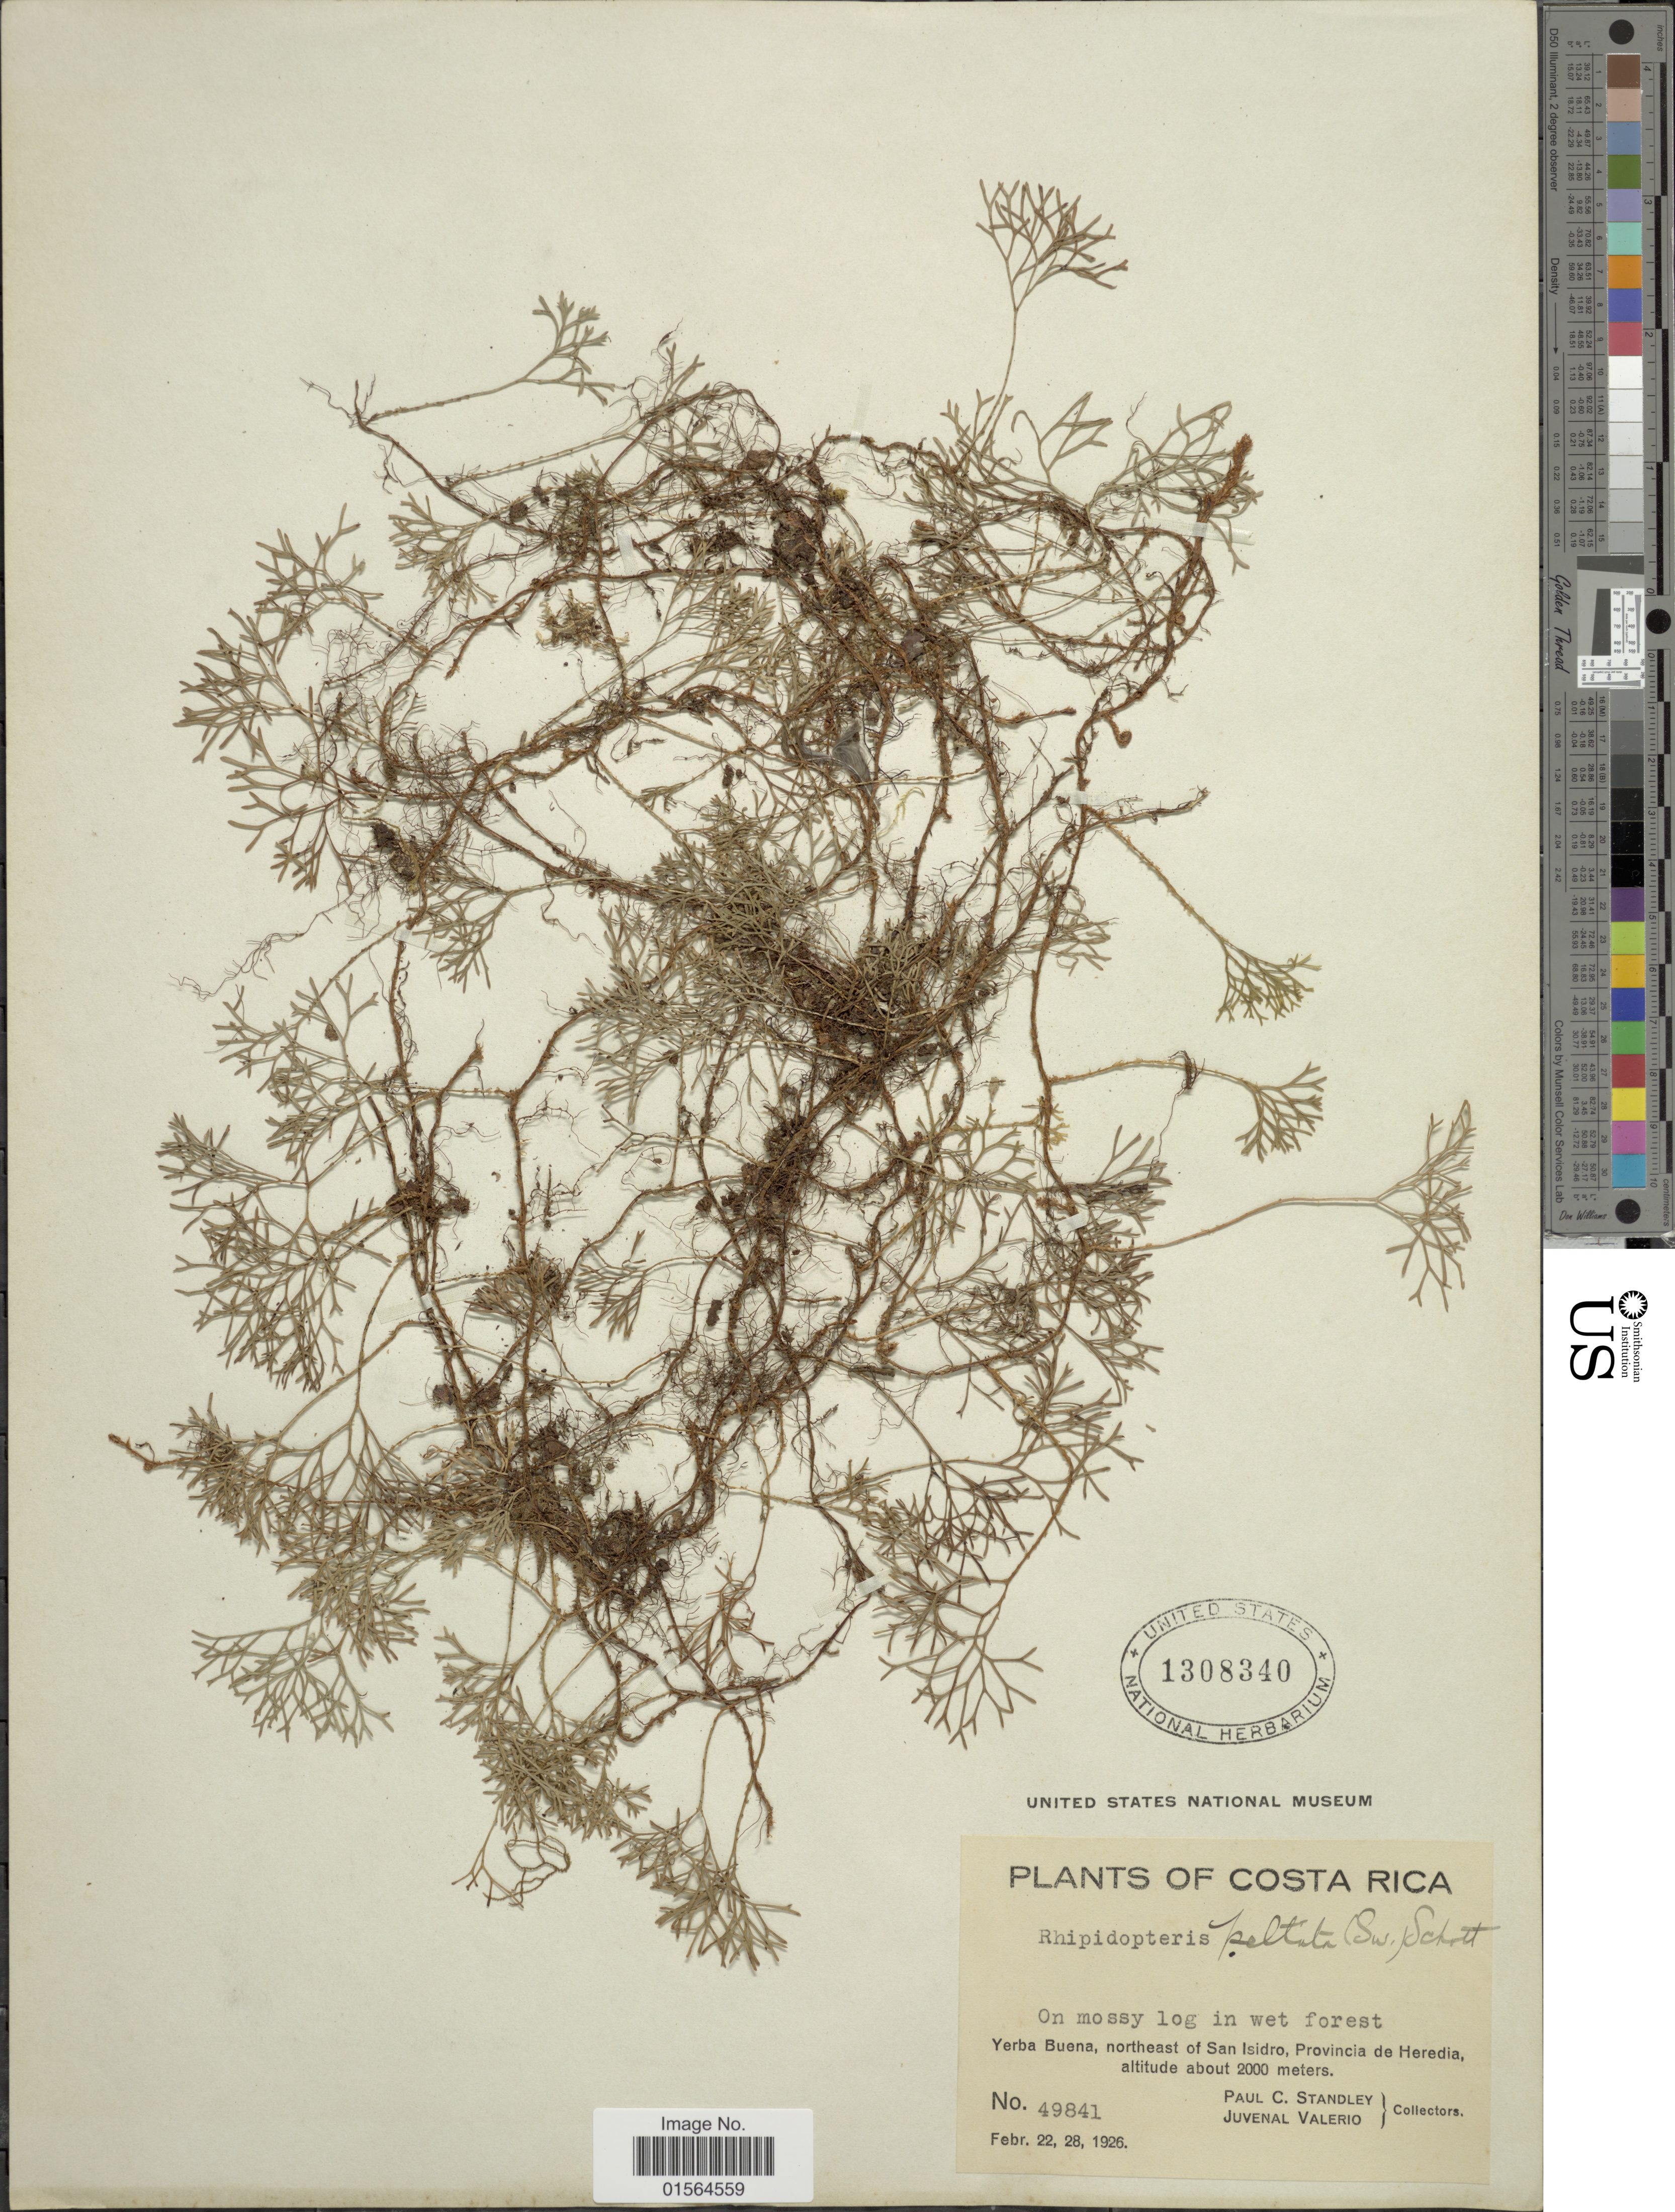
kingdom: Plantae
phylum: Tracheophyta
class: Polypodiopsida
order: Polypodiales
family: Dryopteridaceae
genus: Elaphoglossum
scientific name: Elaphoglossum peltatum f. foeniculaceum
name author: (Hook. & Grev.) Mickel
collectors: P. C. Standley & J. Valerio R.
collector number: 49841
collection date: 1926-02-22/1926-02-28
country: Costa Rica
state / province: Heredia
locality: Yerba Buena, northeast of San Isidro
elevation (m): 2000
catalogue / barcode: US 1308340